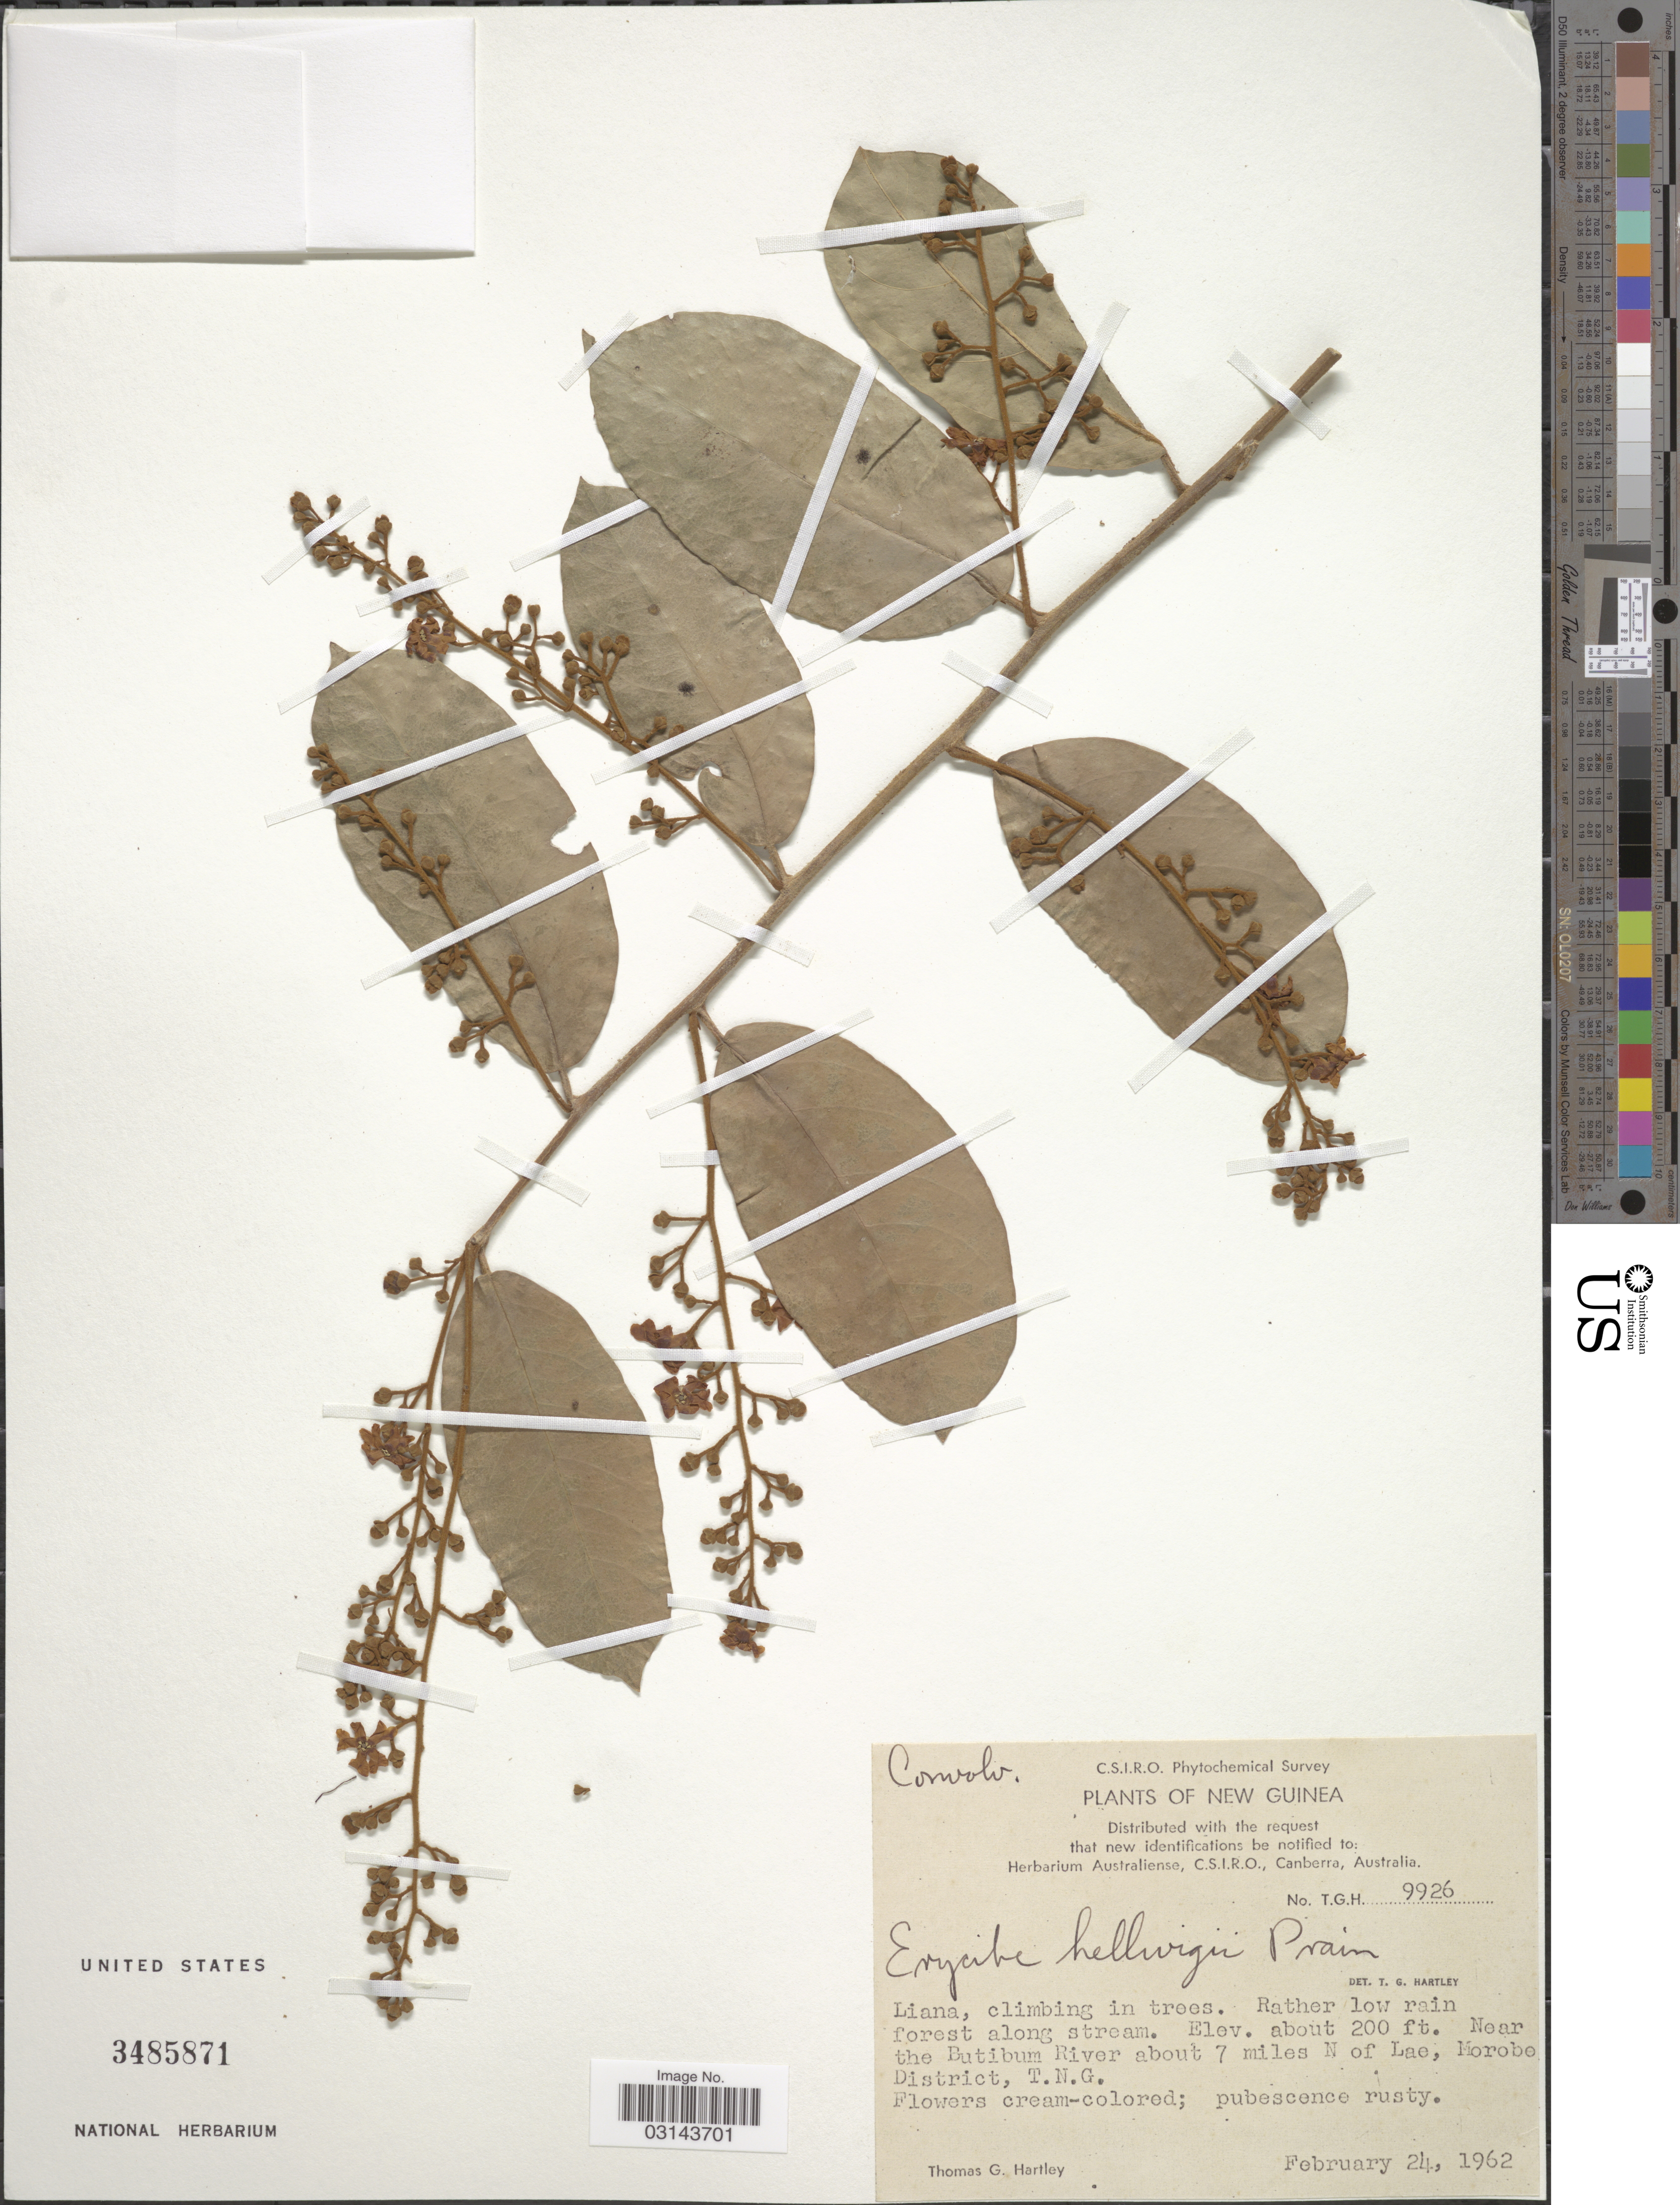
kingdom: Plantae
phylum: Tracheophyta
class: Magnoliopsida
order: Solanales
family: Convolvulaceae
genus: Erycibe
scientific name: Erycibe helwigii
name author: Prain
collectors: T. G. Hartley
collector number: T.G.H. 9926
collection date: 1962-02-24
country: Papua New Guinea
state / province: Morobe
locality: New Guinea. Near the Butibum River about 7 miles N of Lae, Morobe District.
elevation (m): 61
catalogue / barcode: US 3485871